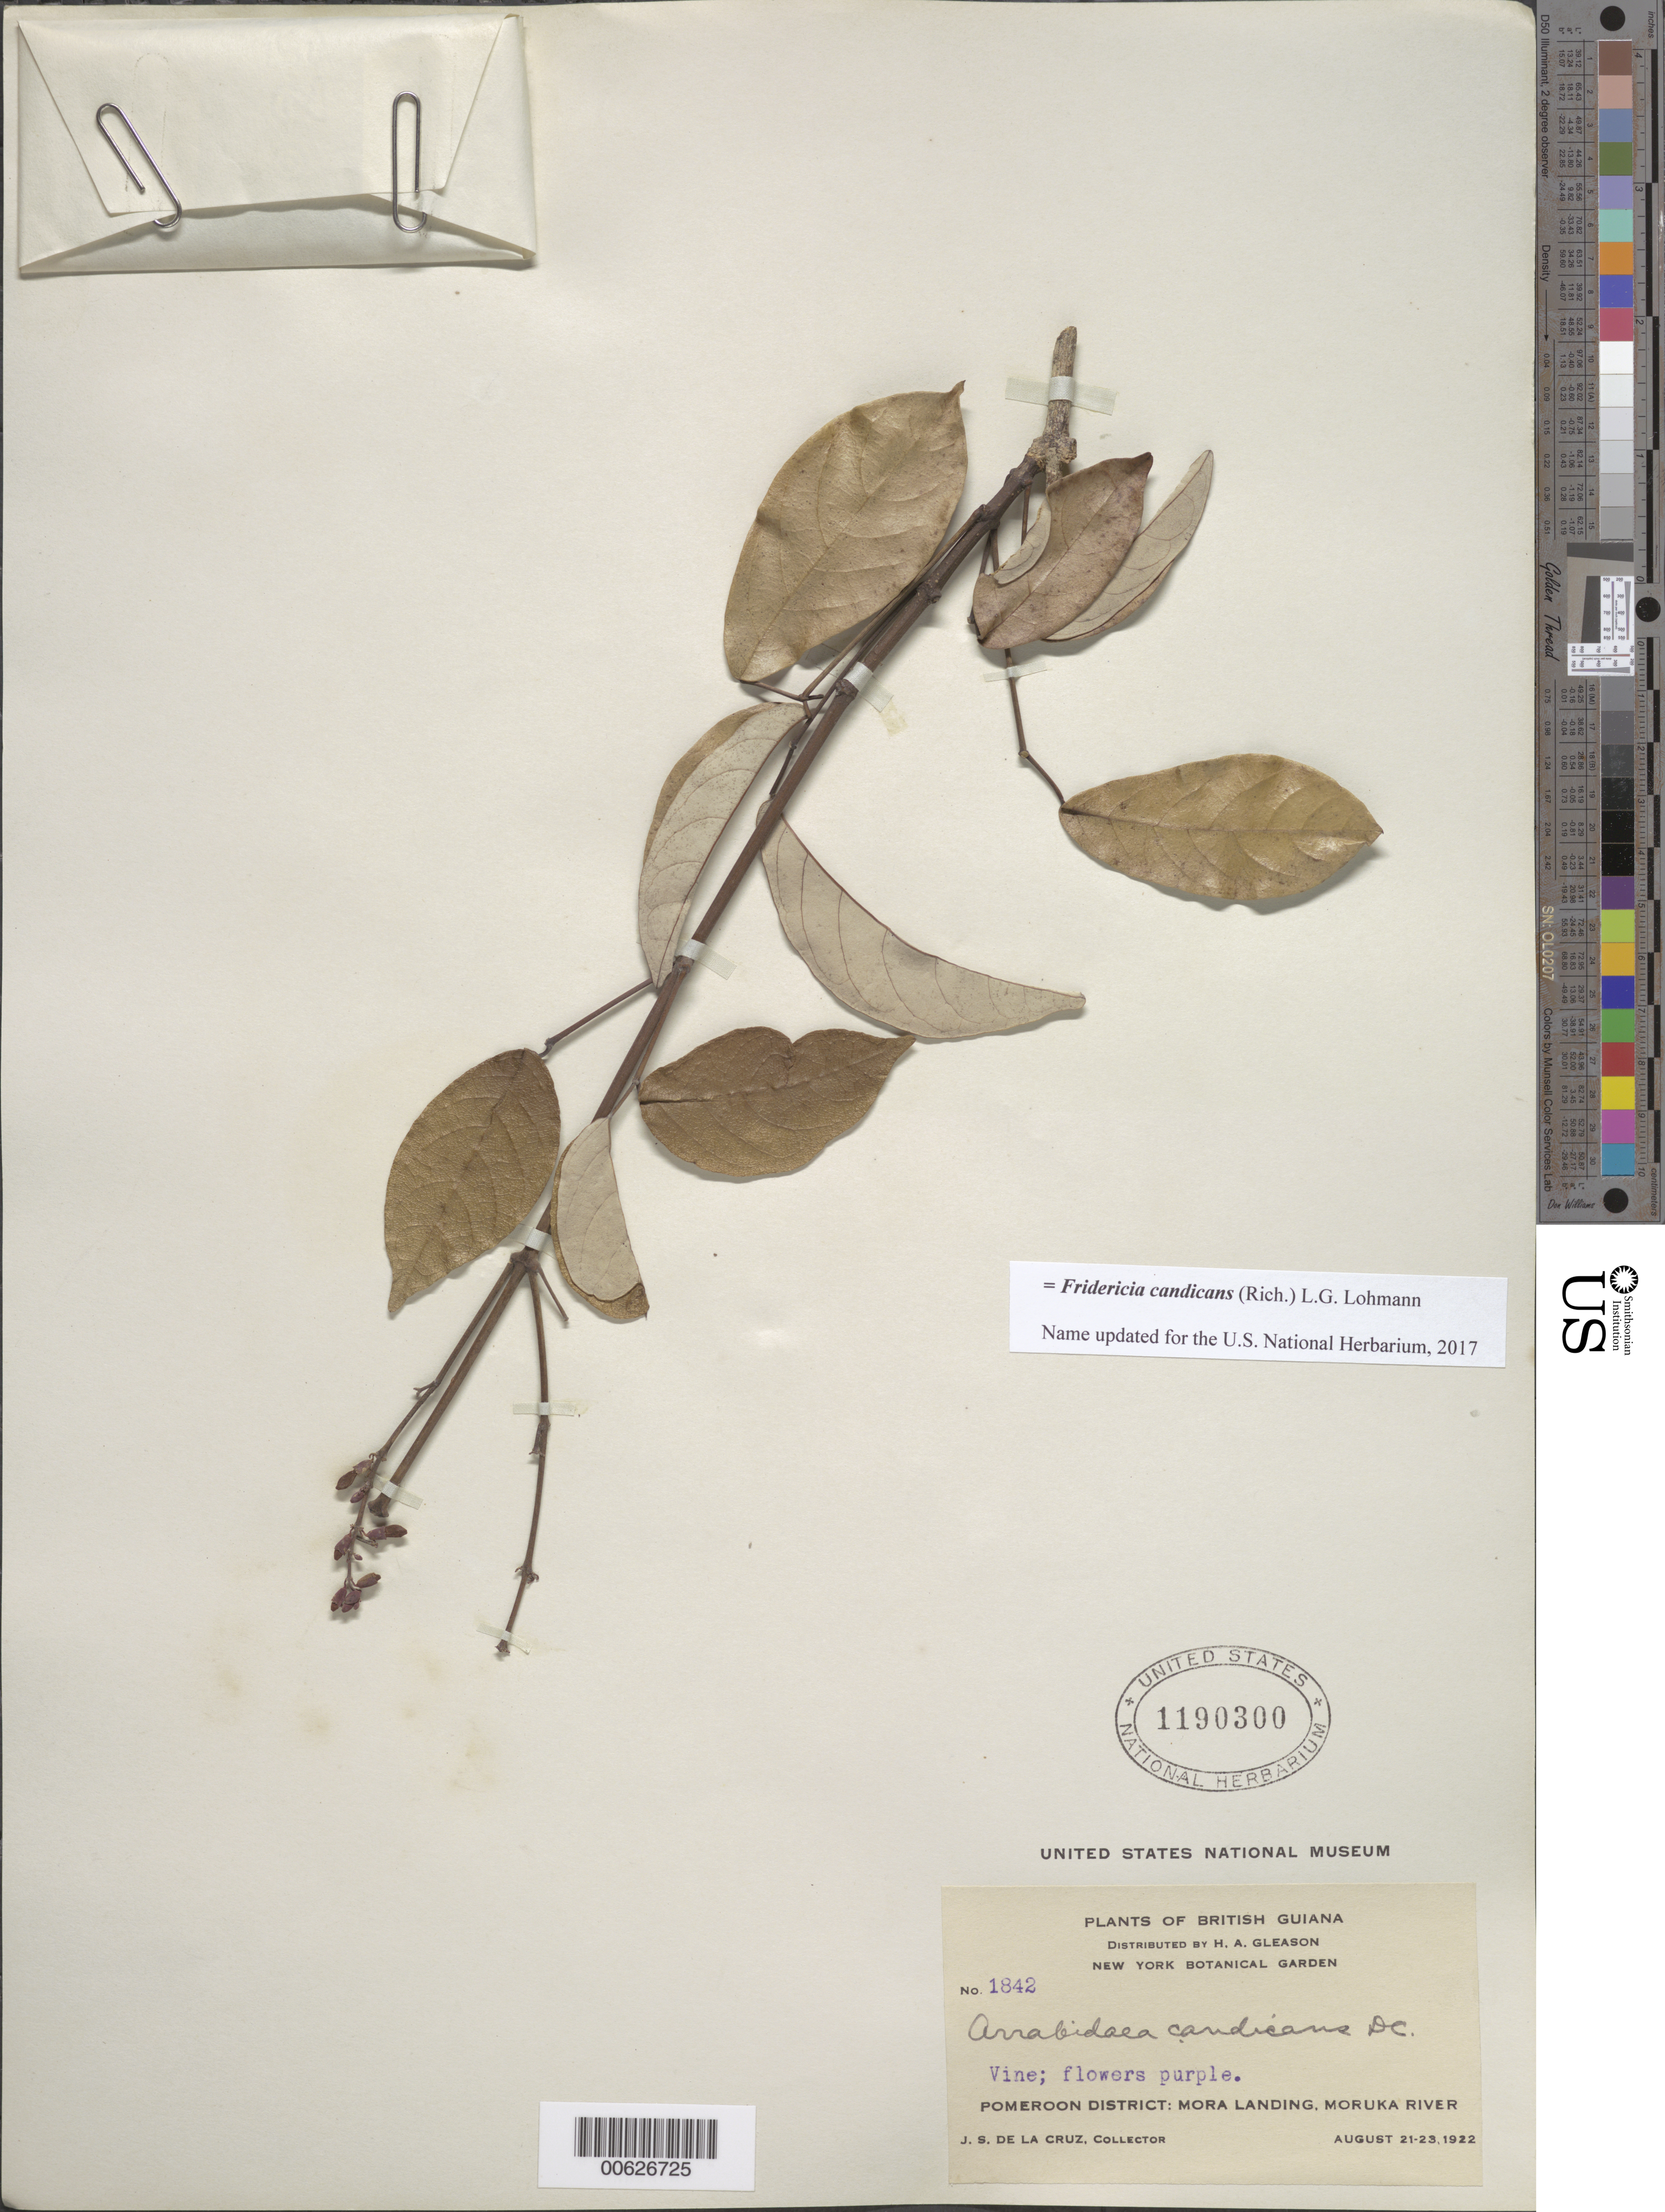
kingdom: Plantae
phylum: Tracheophyta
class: Magnoliopsida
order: Lamiales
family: Bignoniaceae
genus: Arrabidaea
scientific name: Arrabidaea candicans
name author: (Rich.) DC.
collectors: J. S. de la Cruz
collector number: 1842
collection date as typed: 21-Aug-22 to 23-Aug-22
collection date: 1922-08-21/1922-08-23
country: Guyana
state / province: Barima-Waini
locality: Mora Landing, Moruka R., Pomeroon Dist.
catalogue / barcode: US 1190300